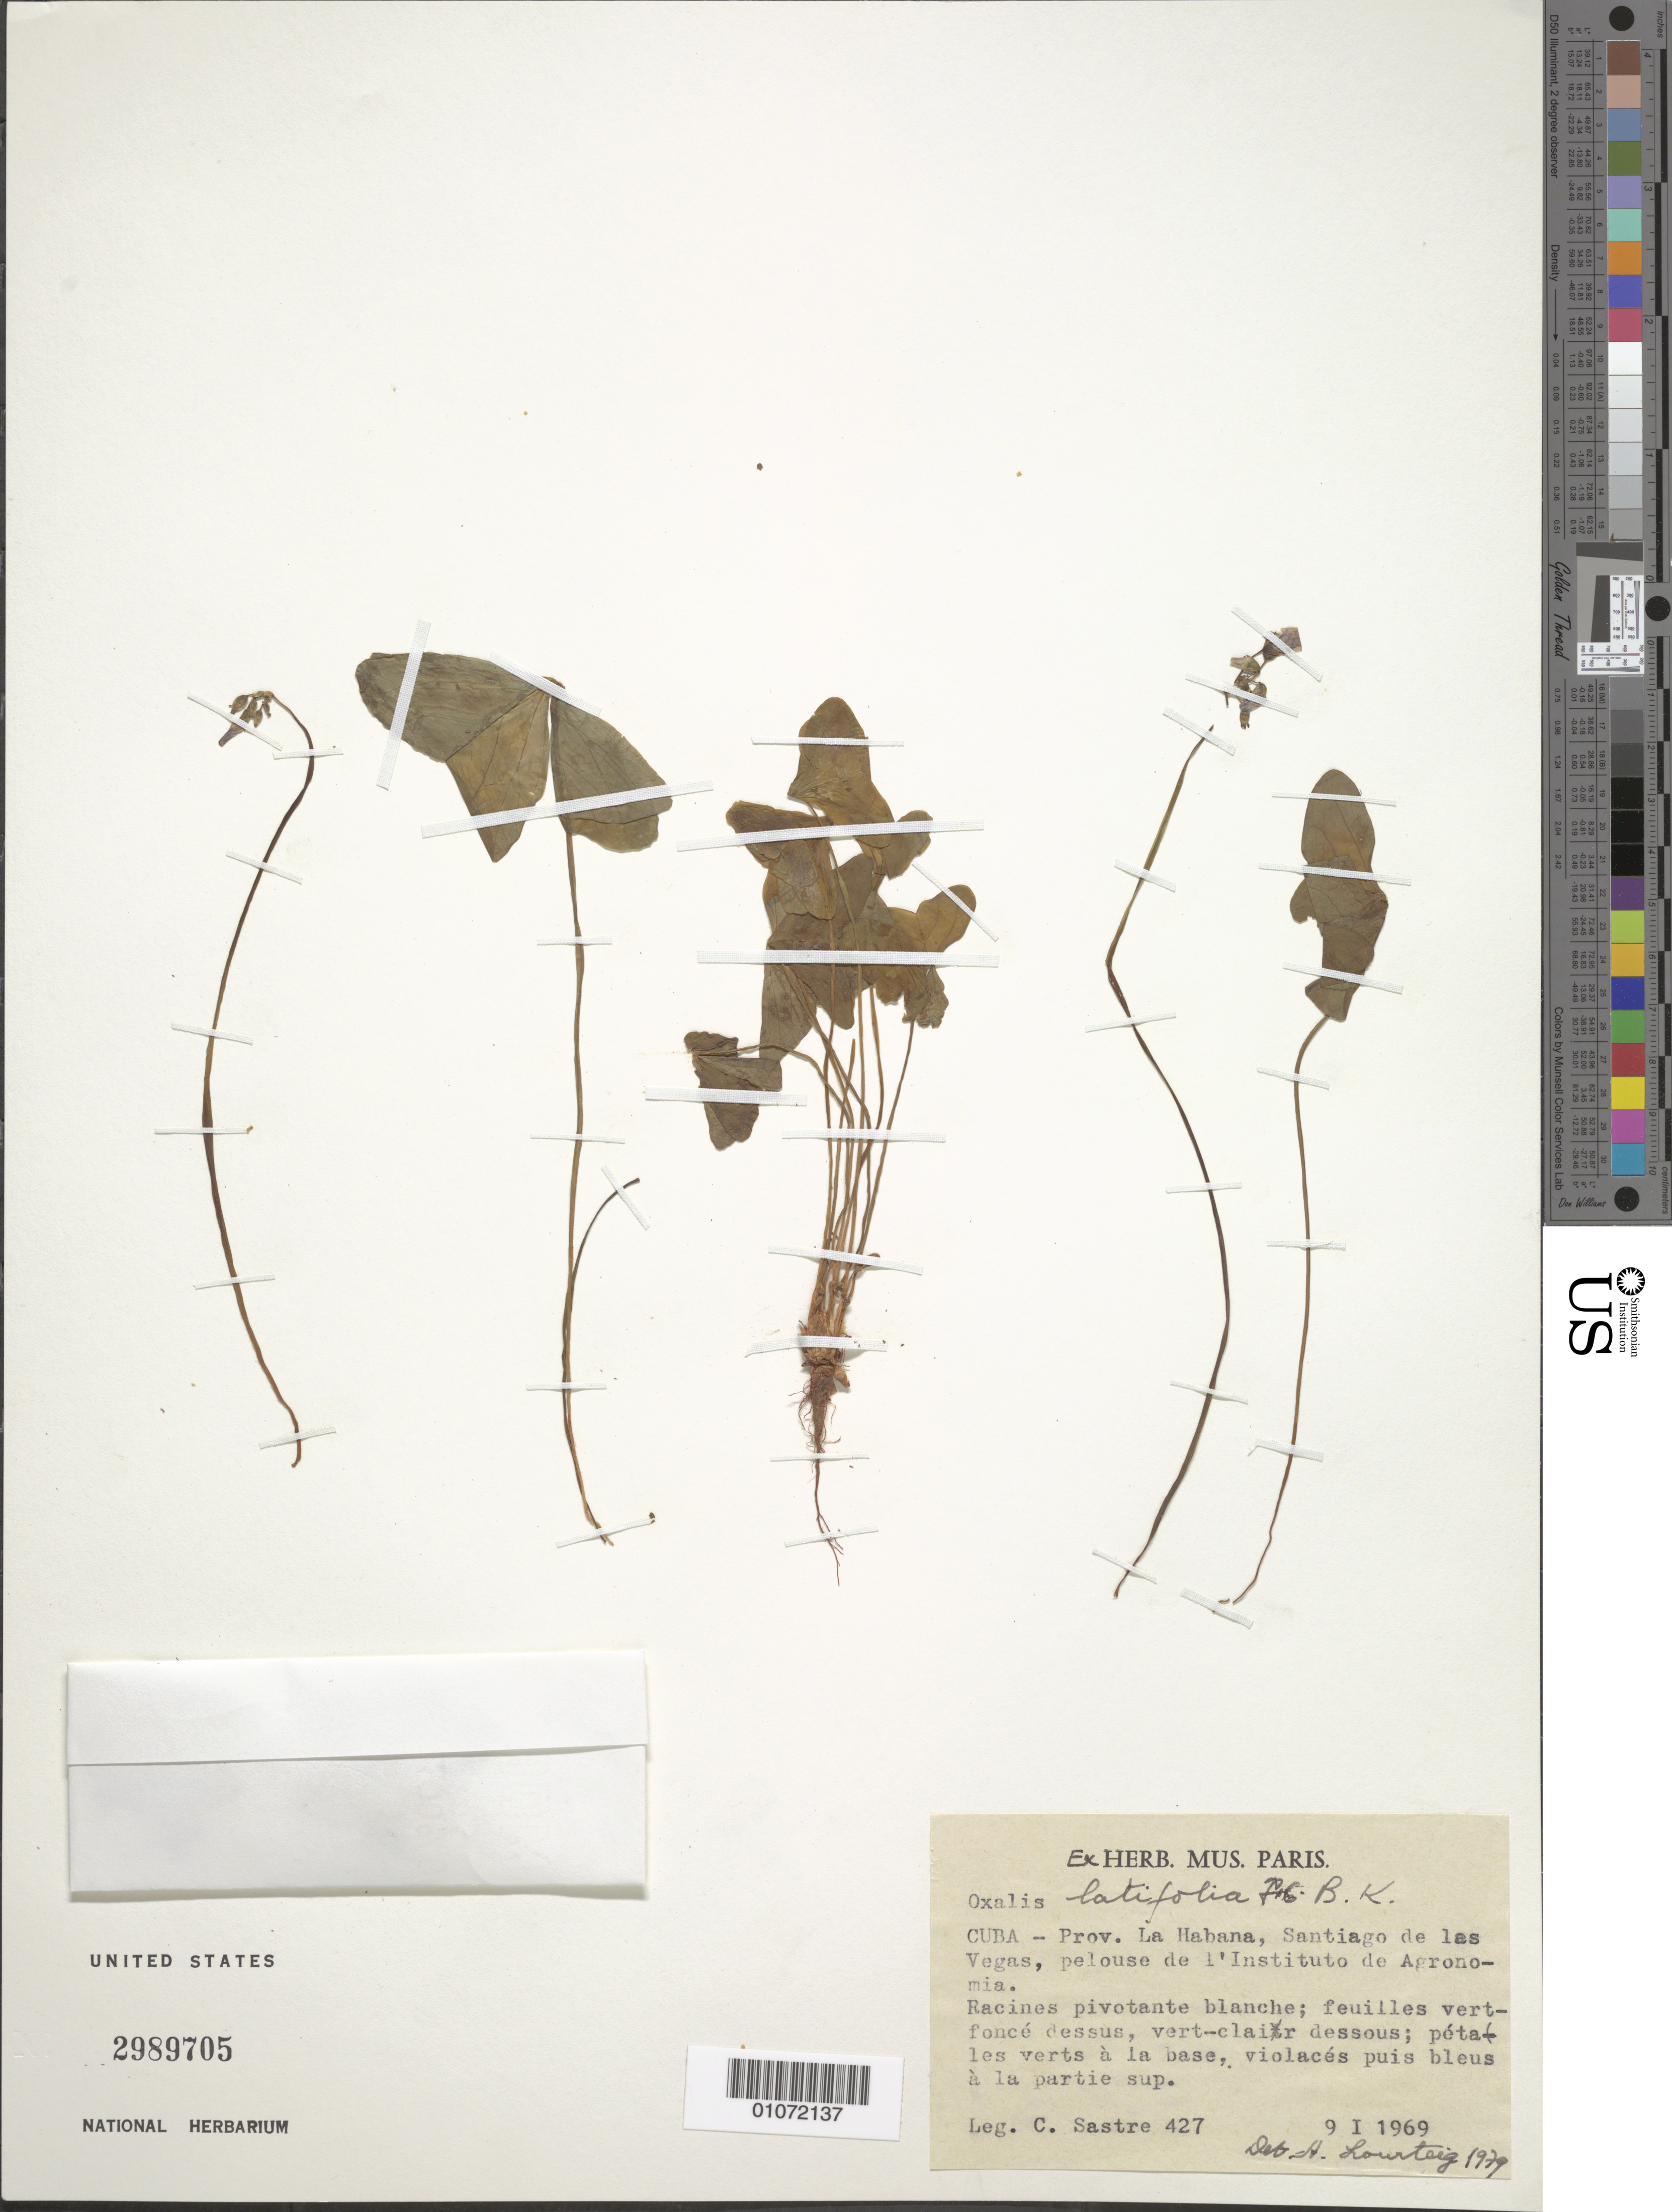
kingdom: Plantae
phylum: Tracheophyta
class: Magnoliopsida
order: Oxalidales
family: Oxalidaceae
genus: Oxalis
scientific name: Oxalis latifolia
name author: Kunth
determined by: Lourteig, A.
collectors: C. H. L. Sastre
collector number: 427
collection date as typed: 09 Jan 1969 or 01 Sep 1969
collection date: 1969-01-09 or 1969-09-01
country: Cuba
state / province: La Habana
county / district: Municipio Boyeros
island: Cuba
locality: Lawn of Instituto de Arrononia, Santiago de las Vegas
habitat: Lawn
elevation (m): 97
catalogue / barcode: US 2989705